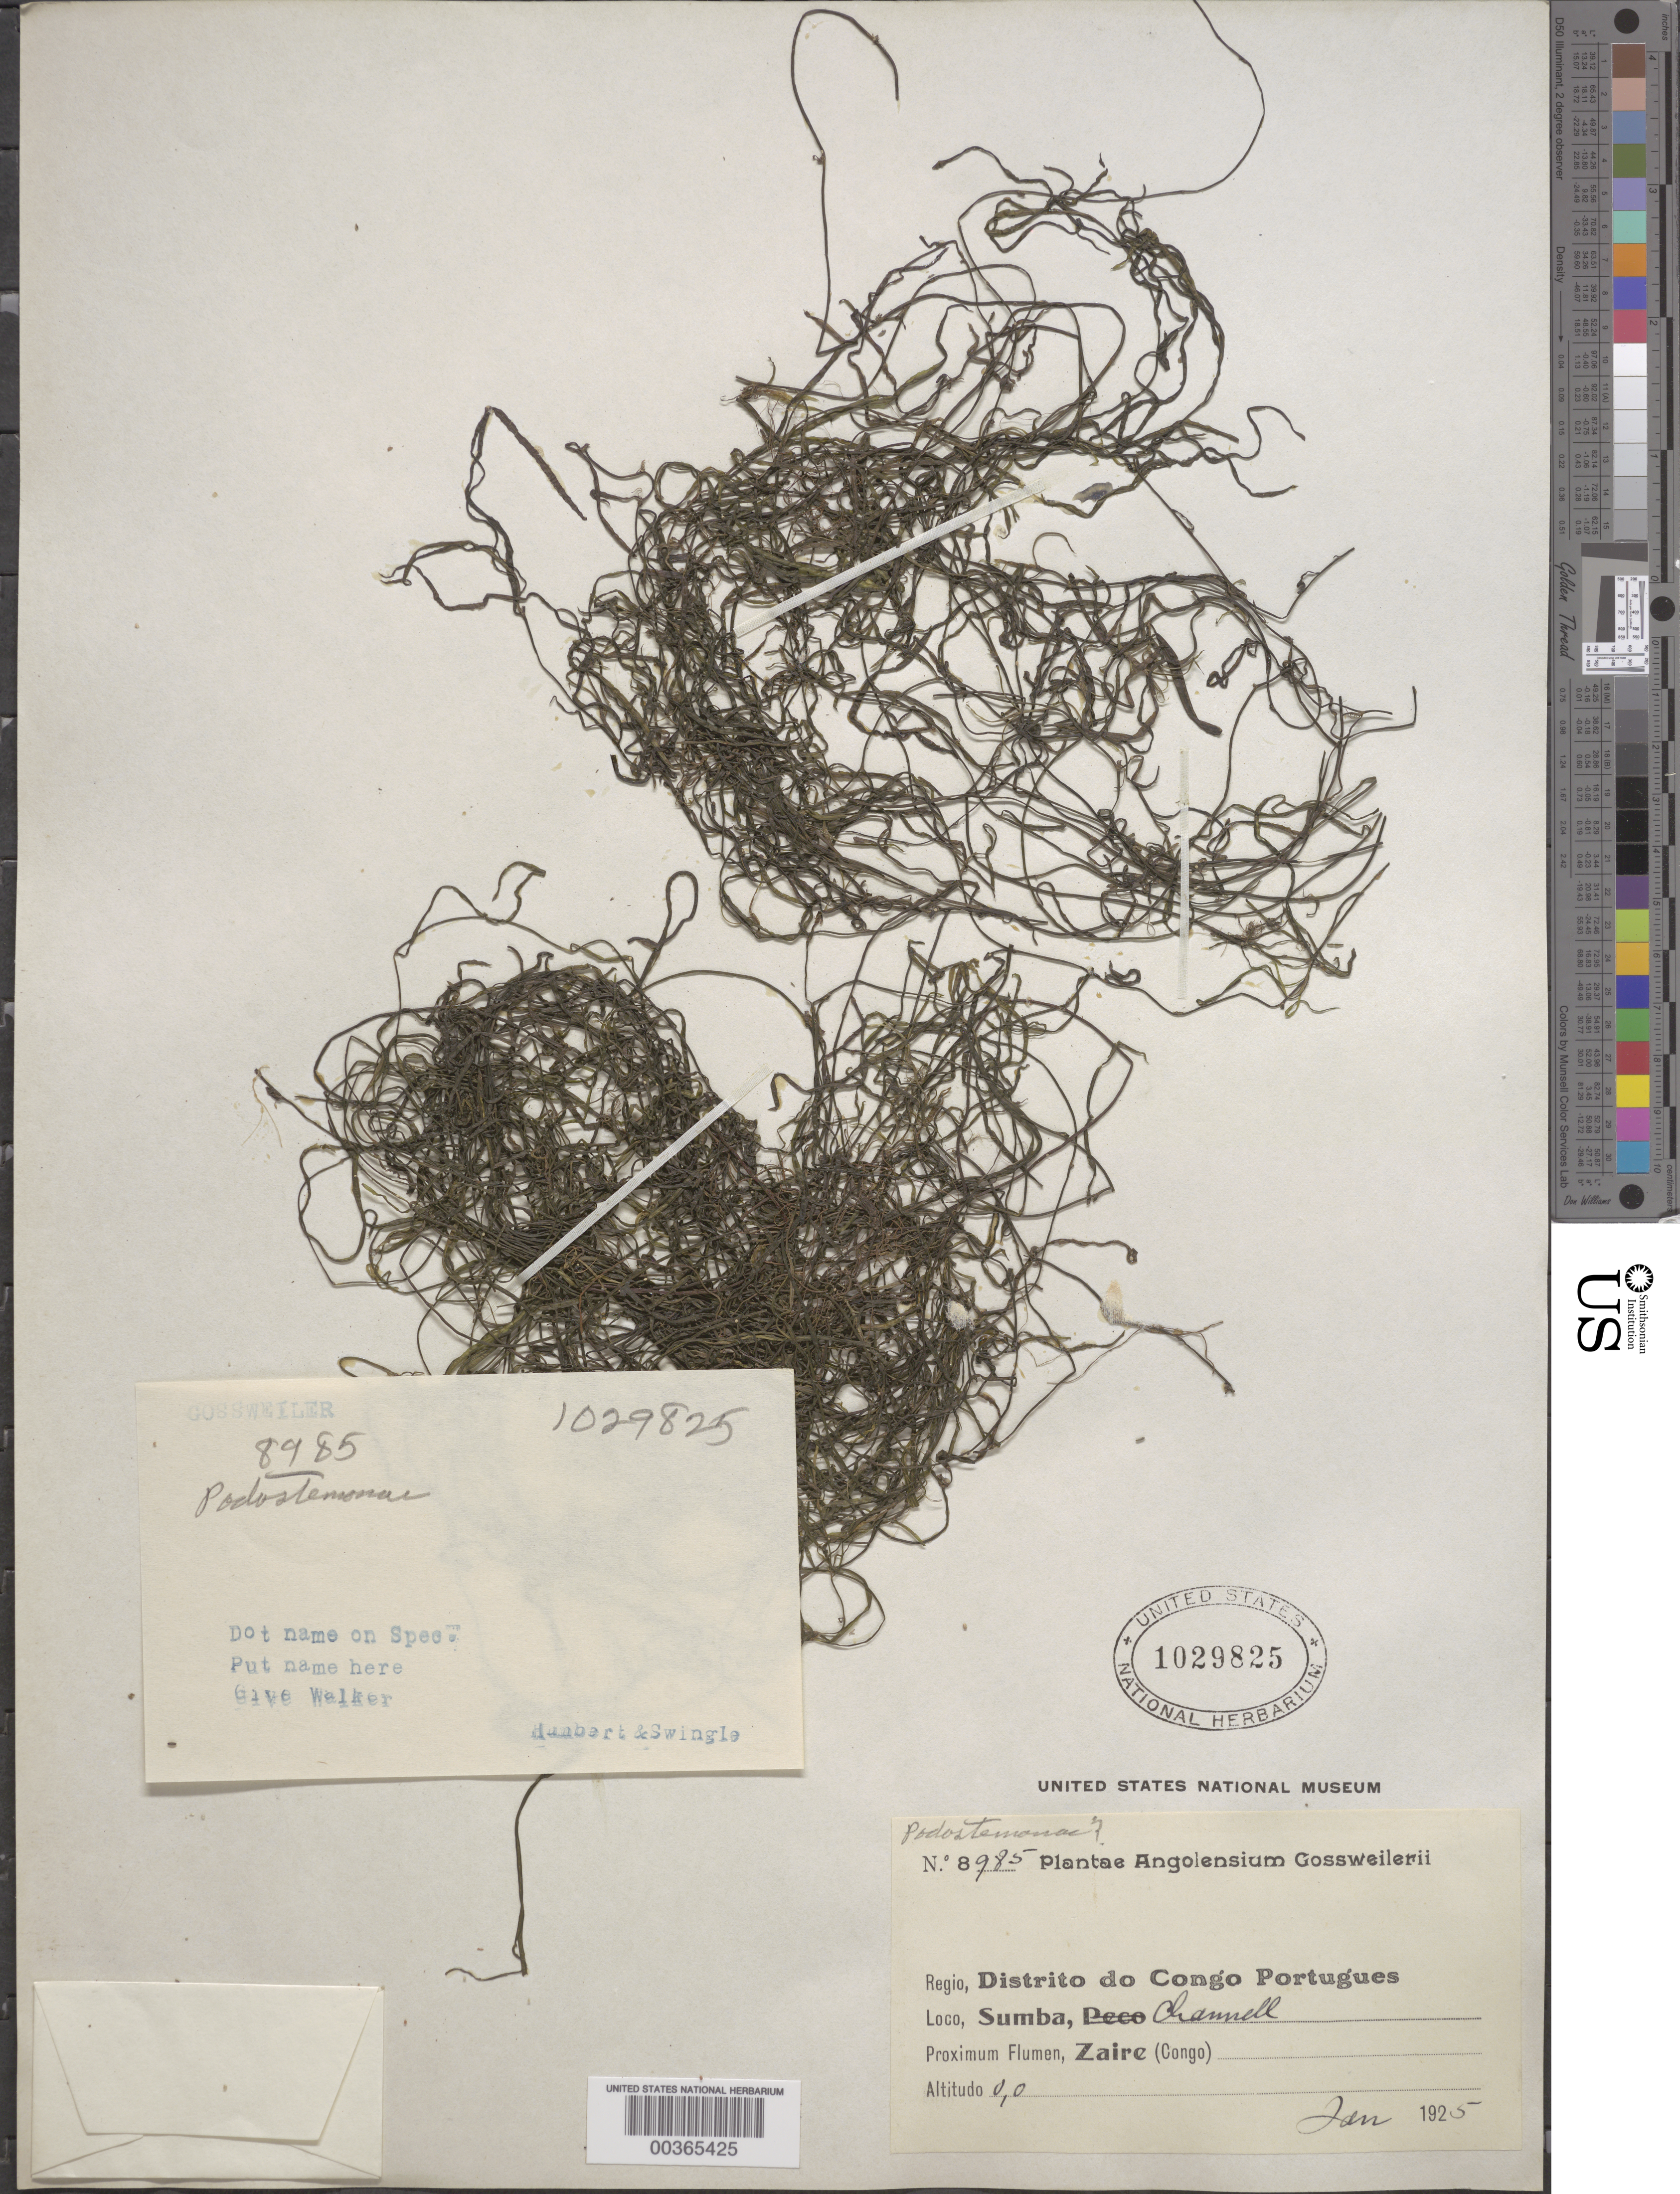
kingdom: Plantae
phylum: Tracheophyta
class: Magnoliopsida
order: Malpighiales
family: Podostemaceae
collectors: J. Gossweiler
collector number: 8858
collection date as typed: Jan 1925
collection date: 1925-01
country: Angola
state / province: Zaire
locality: Sumba Channel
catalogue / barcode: US 1029825